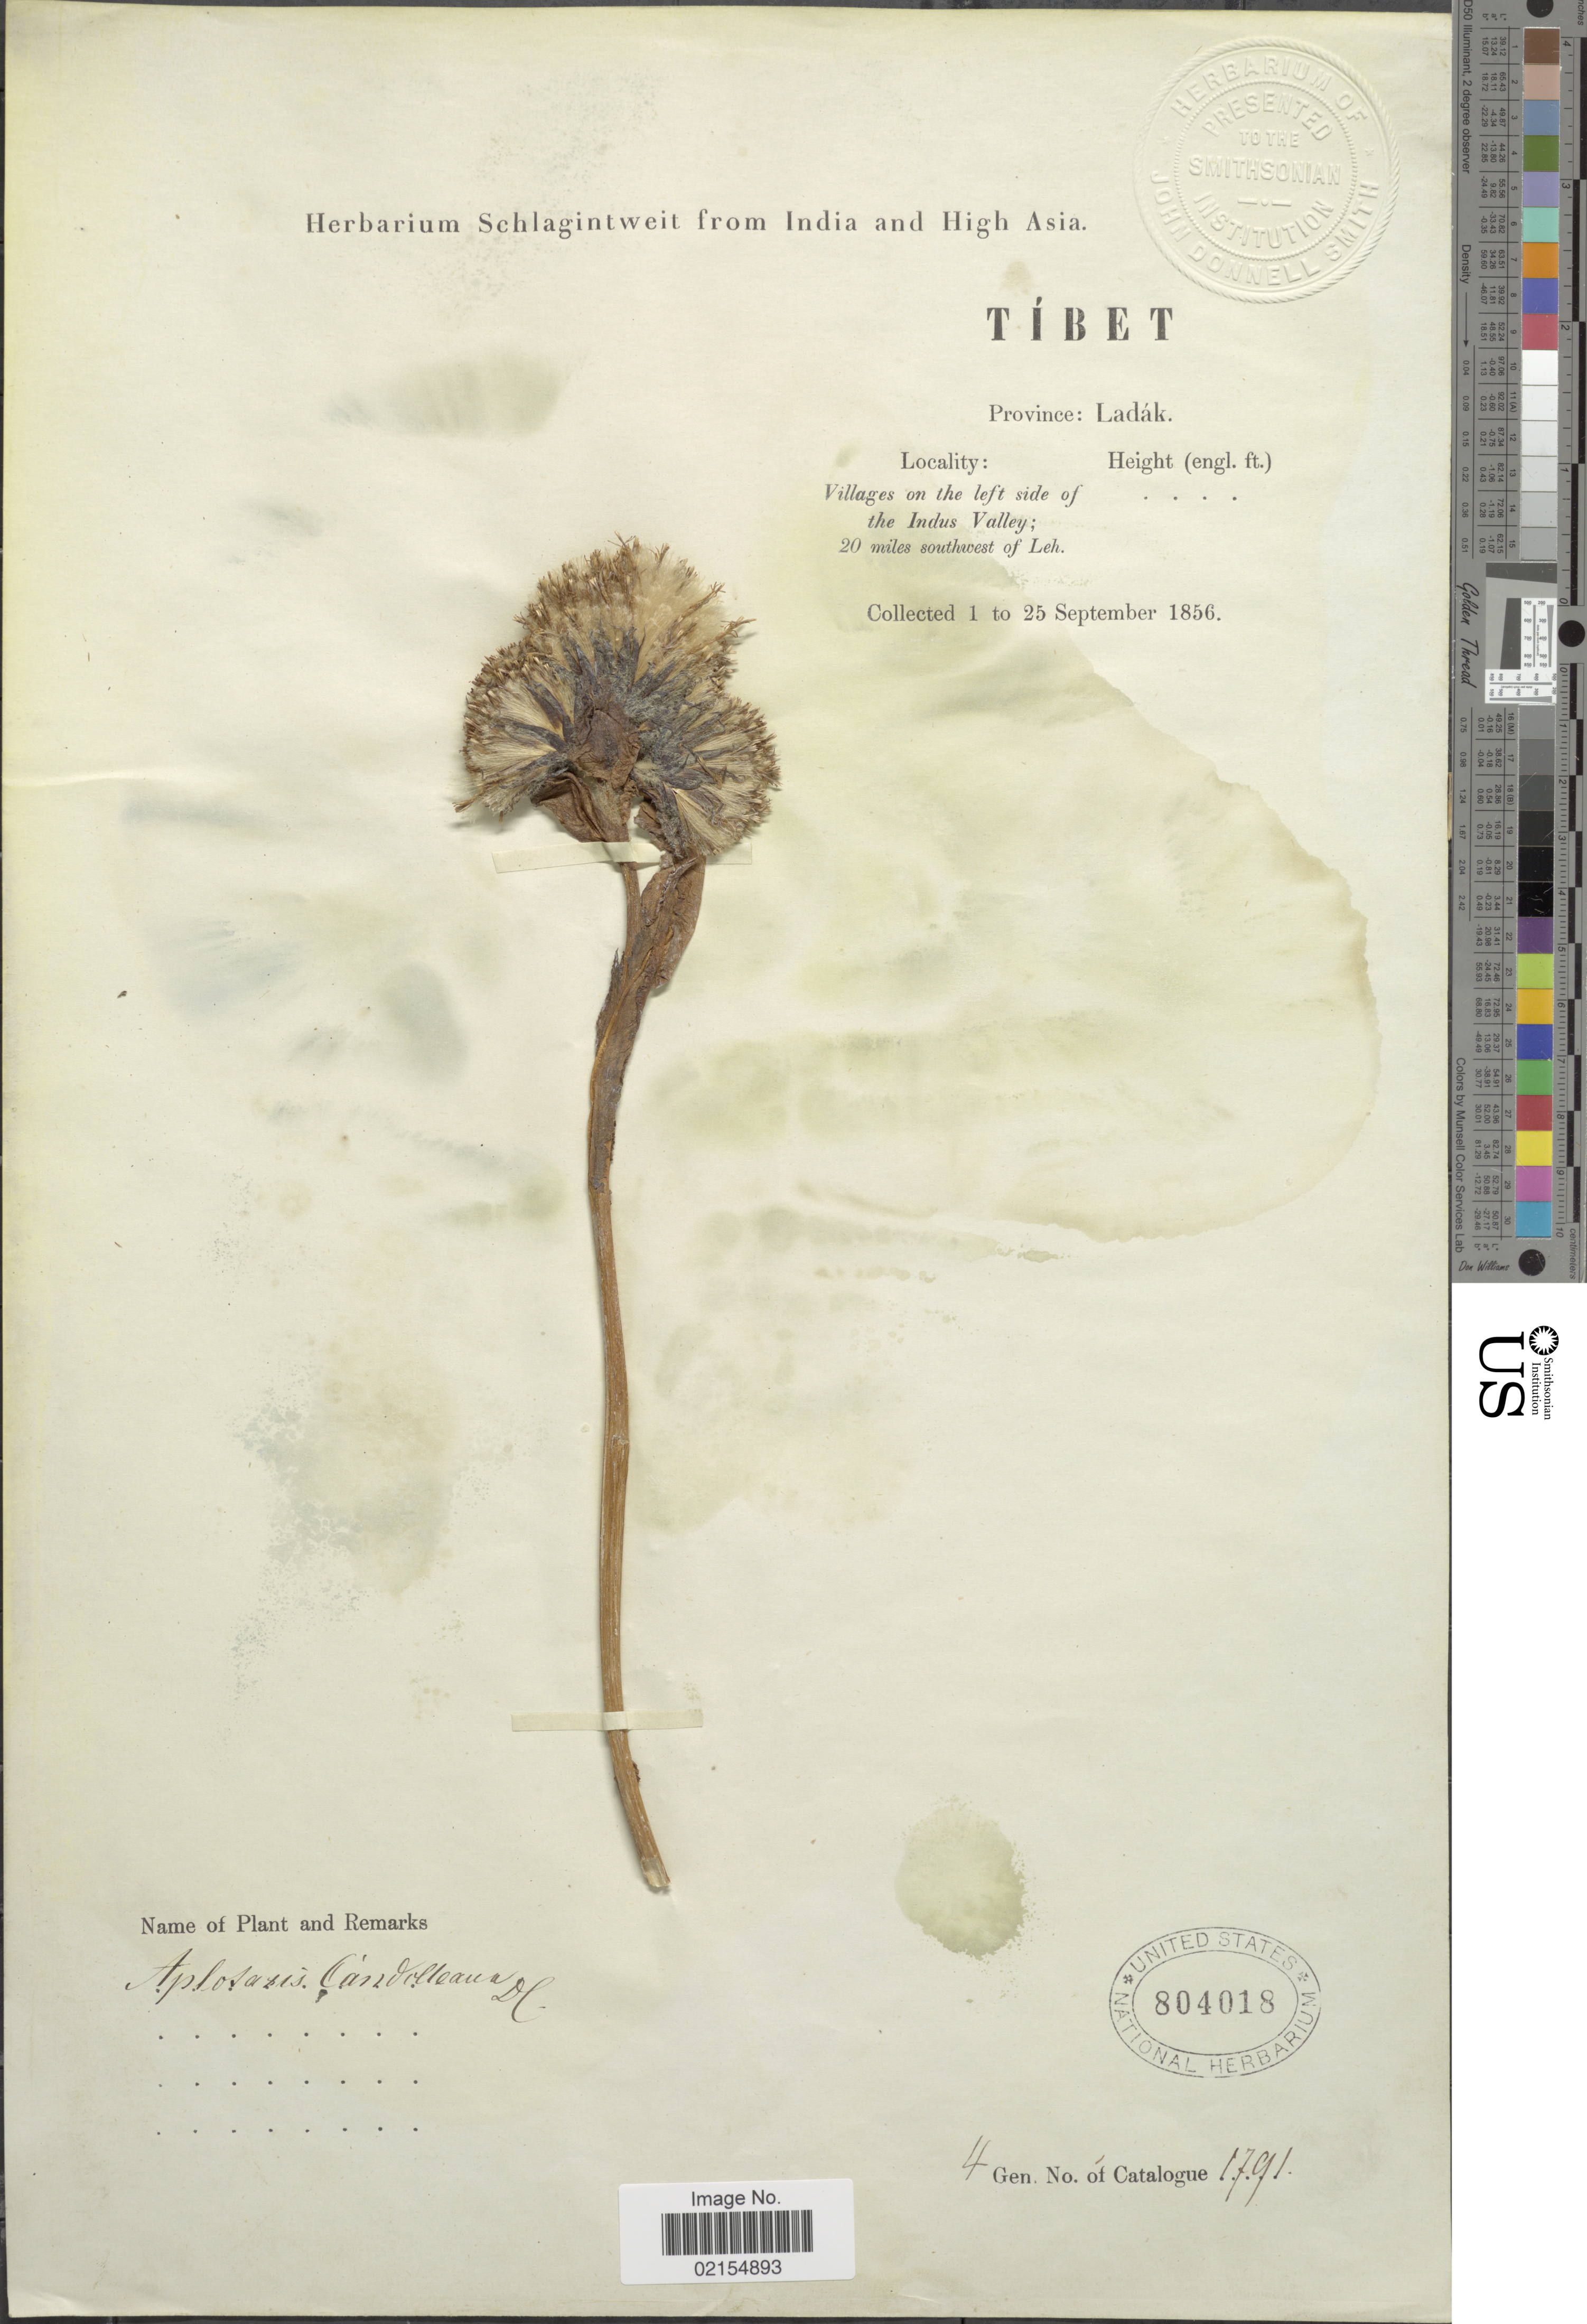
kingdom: Plantae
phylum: Tracheophyta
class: Magnoliopsida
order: Asterales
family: Asteraceae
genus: Saussurea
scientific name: Saussurea bracteata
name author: Decne.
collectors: ex herb. Schlagintweit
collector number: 1791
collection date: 1856-09-01/1856-09-25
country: India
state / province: Ladakh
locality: Tibet, Province: Ladak, Villages on the left side of the Indus Valley, 20 miles southwest of Leh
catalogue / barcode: US 804018